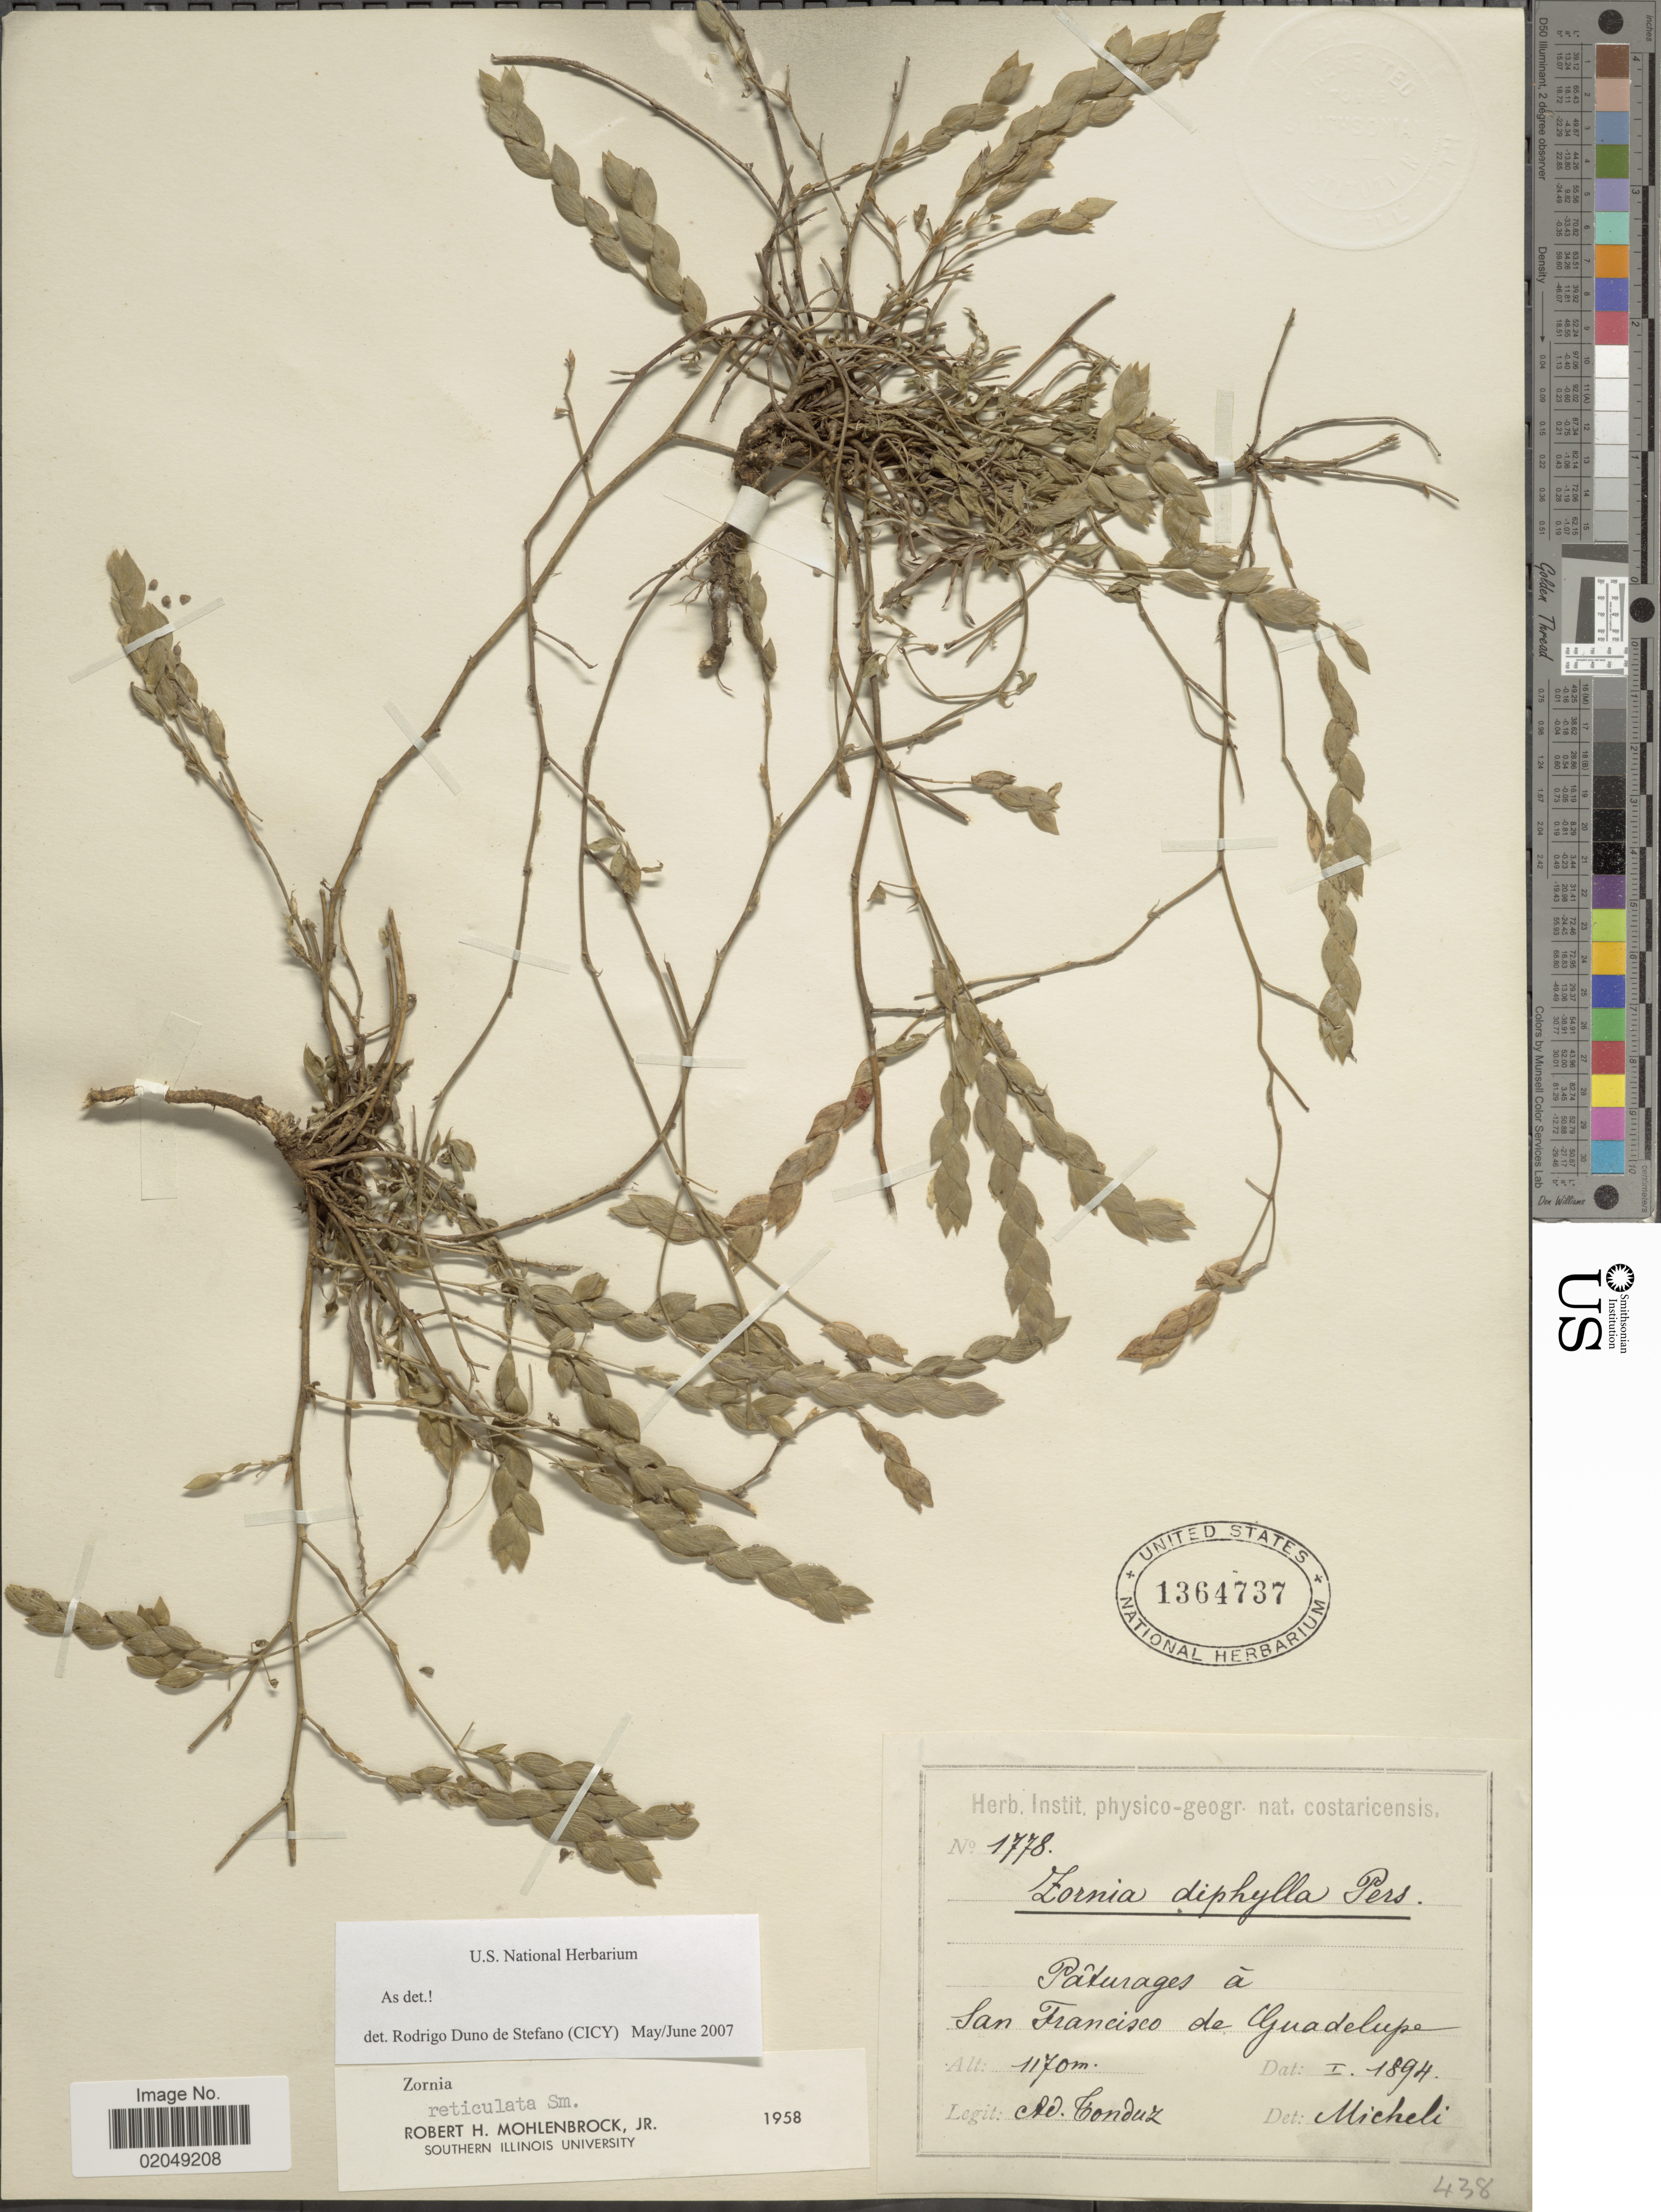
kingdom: Plantae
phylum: Tracheophyta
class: Magnoliopsida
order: Fabales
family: Fabaceae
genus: Zornia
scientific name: Zornia reticulata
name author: Sm.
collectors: A. Tonduz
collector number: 1778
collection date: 1894-01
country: Costa Rica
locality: San Francisco de Guadalupe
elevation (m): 1170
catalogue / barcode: US 1364737